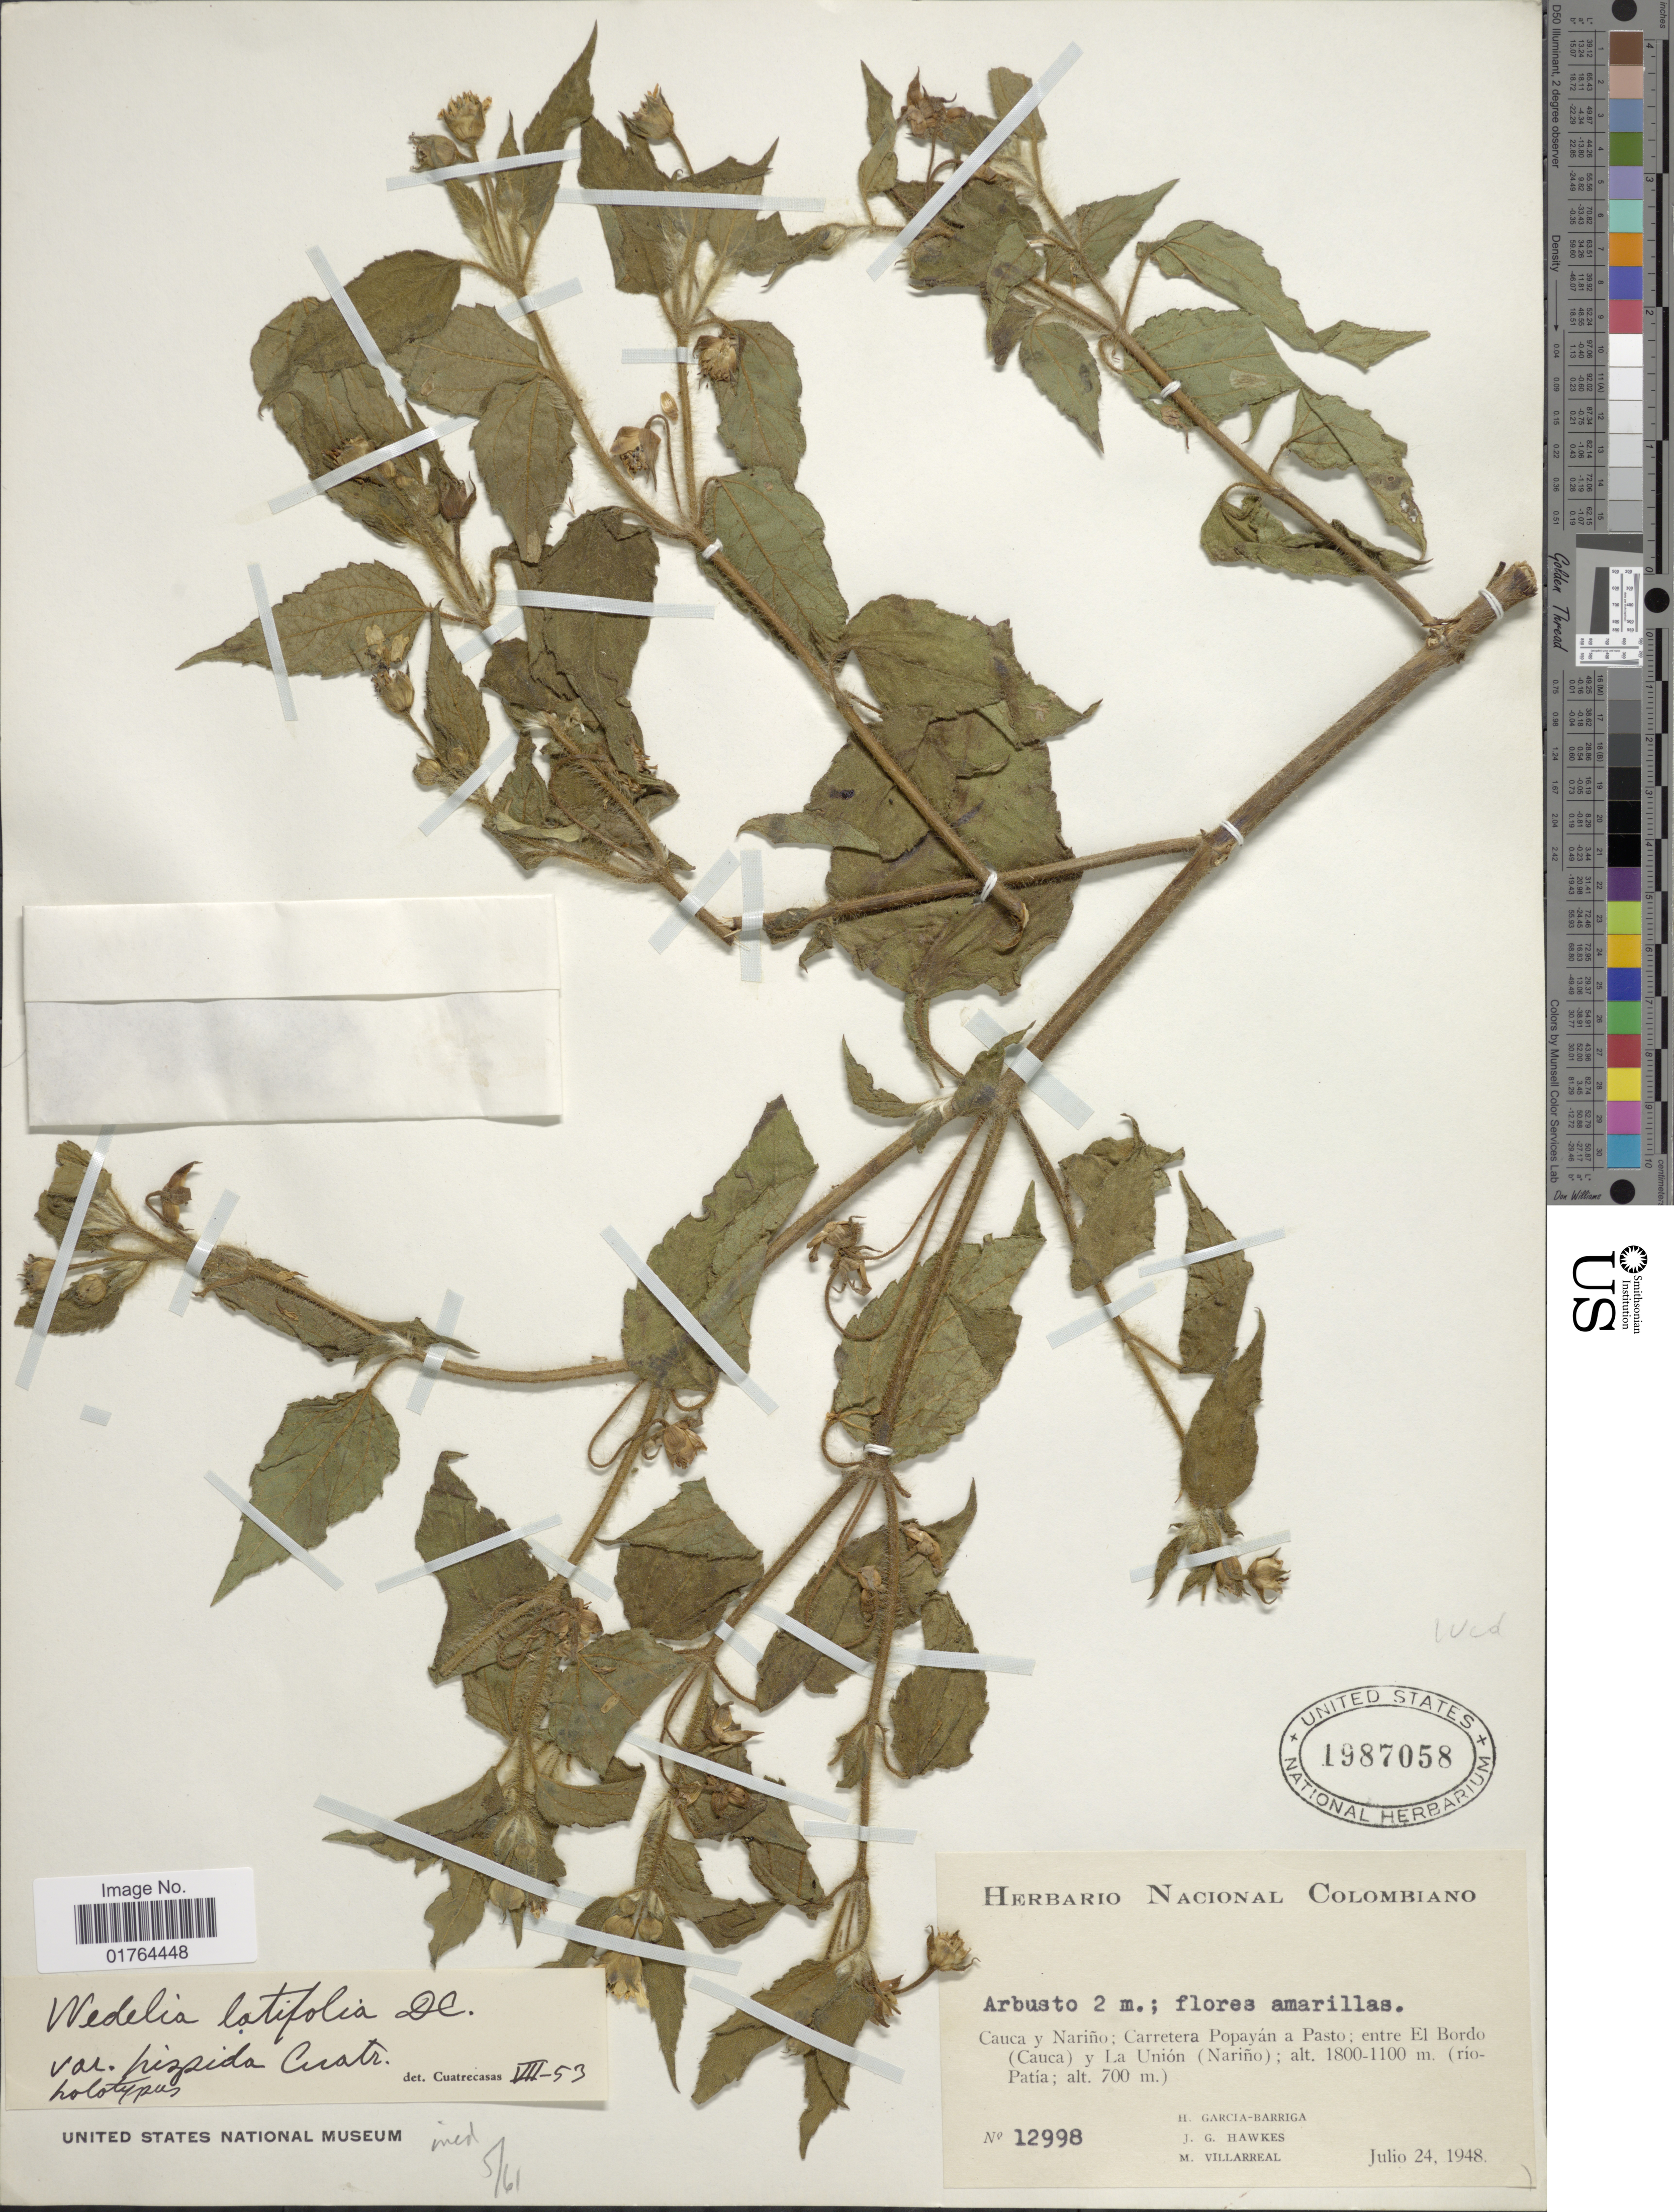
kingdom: Plantae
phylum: Tracheophyta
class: Magnoliopsida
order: Asterales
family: Asteraceae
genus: Wedelia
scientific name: Wedelia calycina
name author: Rich.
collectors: H. García Barriga, J. Hawkes & M. Villarreal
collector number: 12998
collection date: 1948-07-24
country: Colombia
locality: Cauca y Narino, Carretera Popayan a Pasto, entre El Bordo (Cauca) y La Union (Narino), (rio-Patria)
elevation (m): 1100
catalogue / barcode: US 1987058